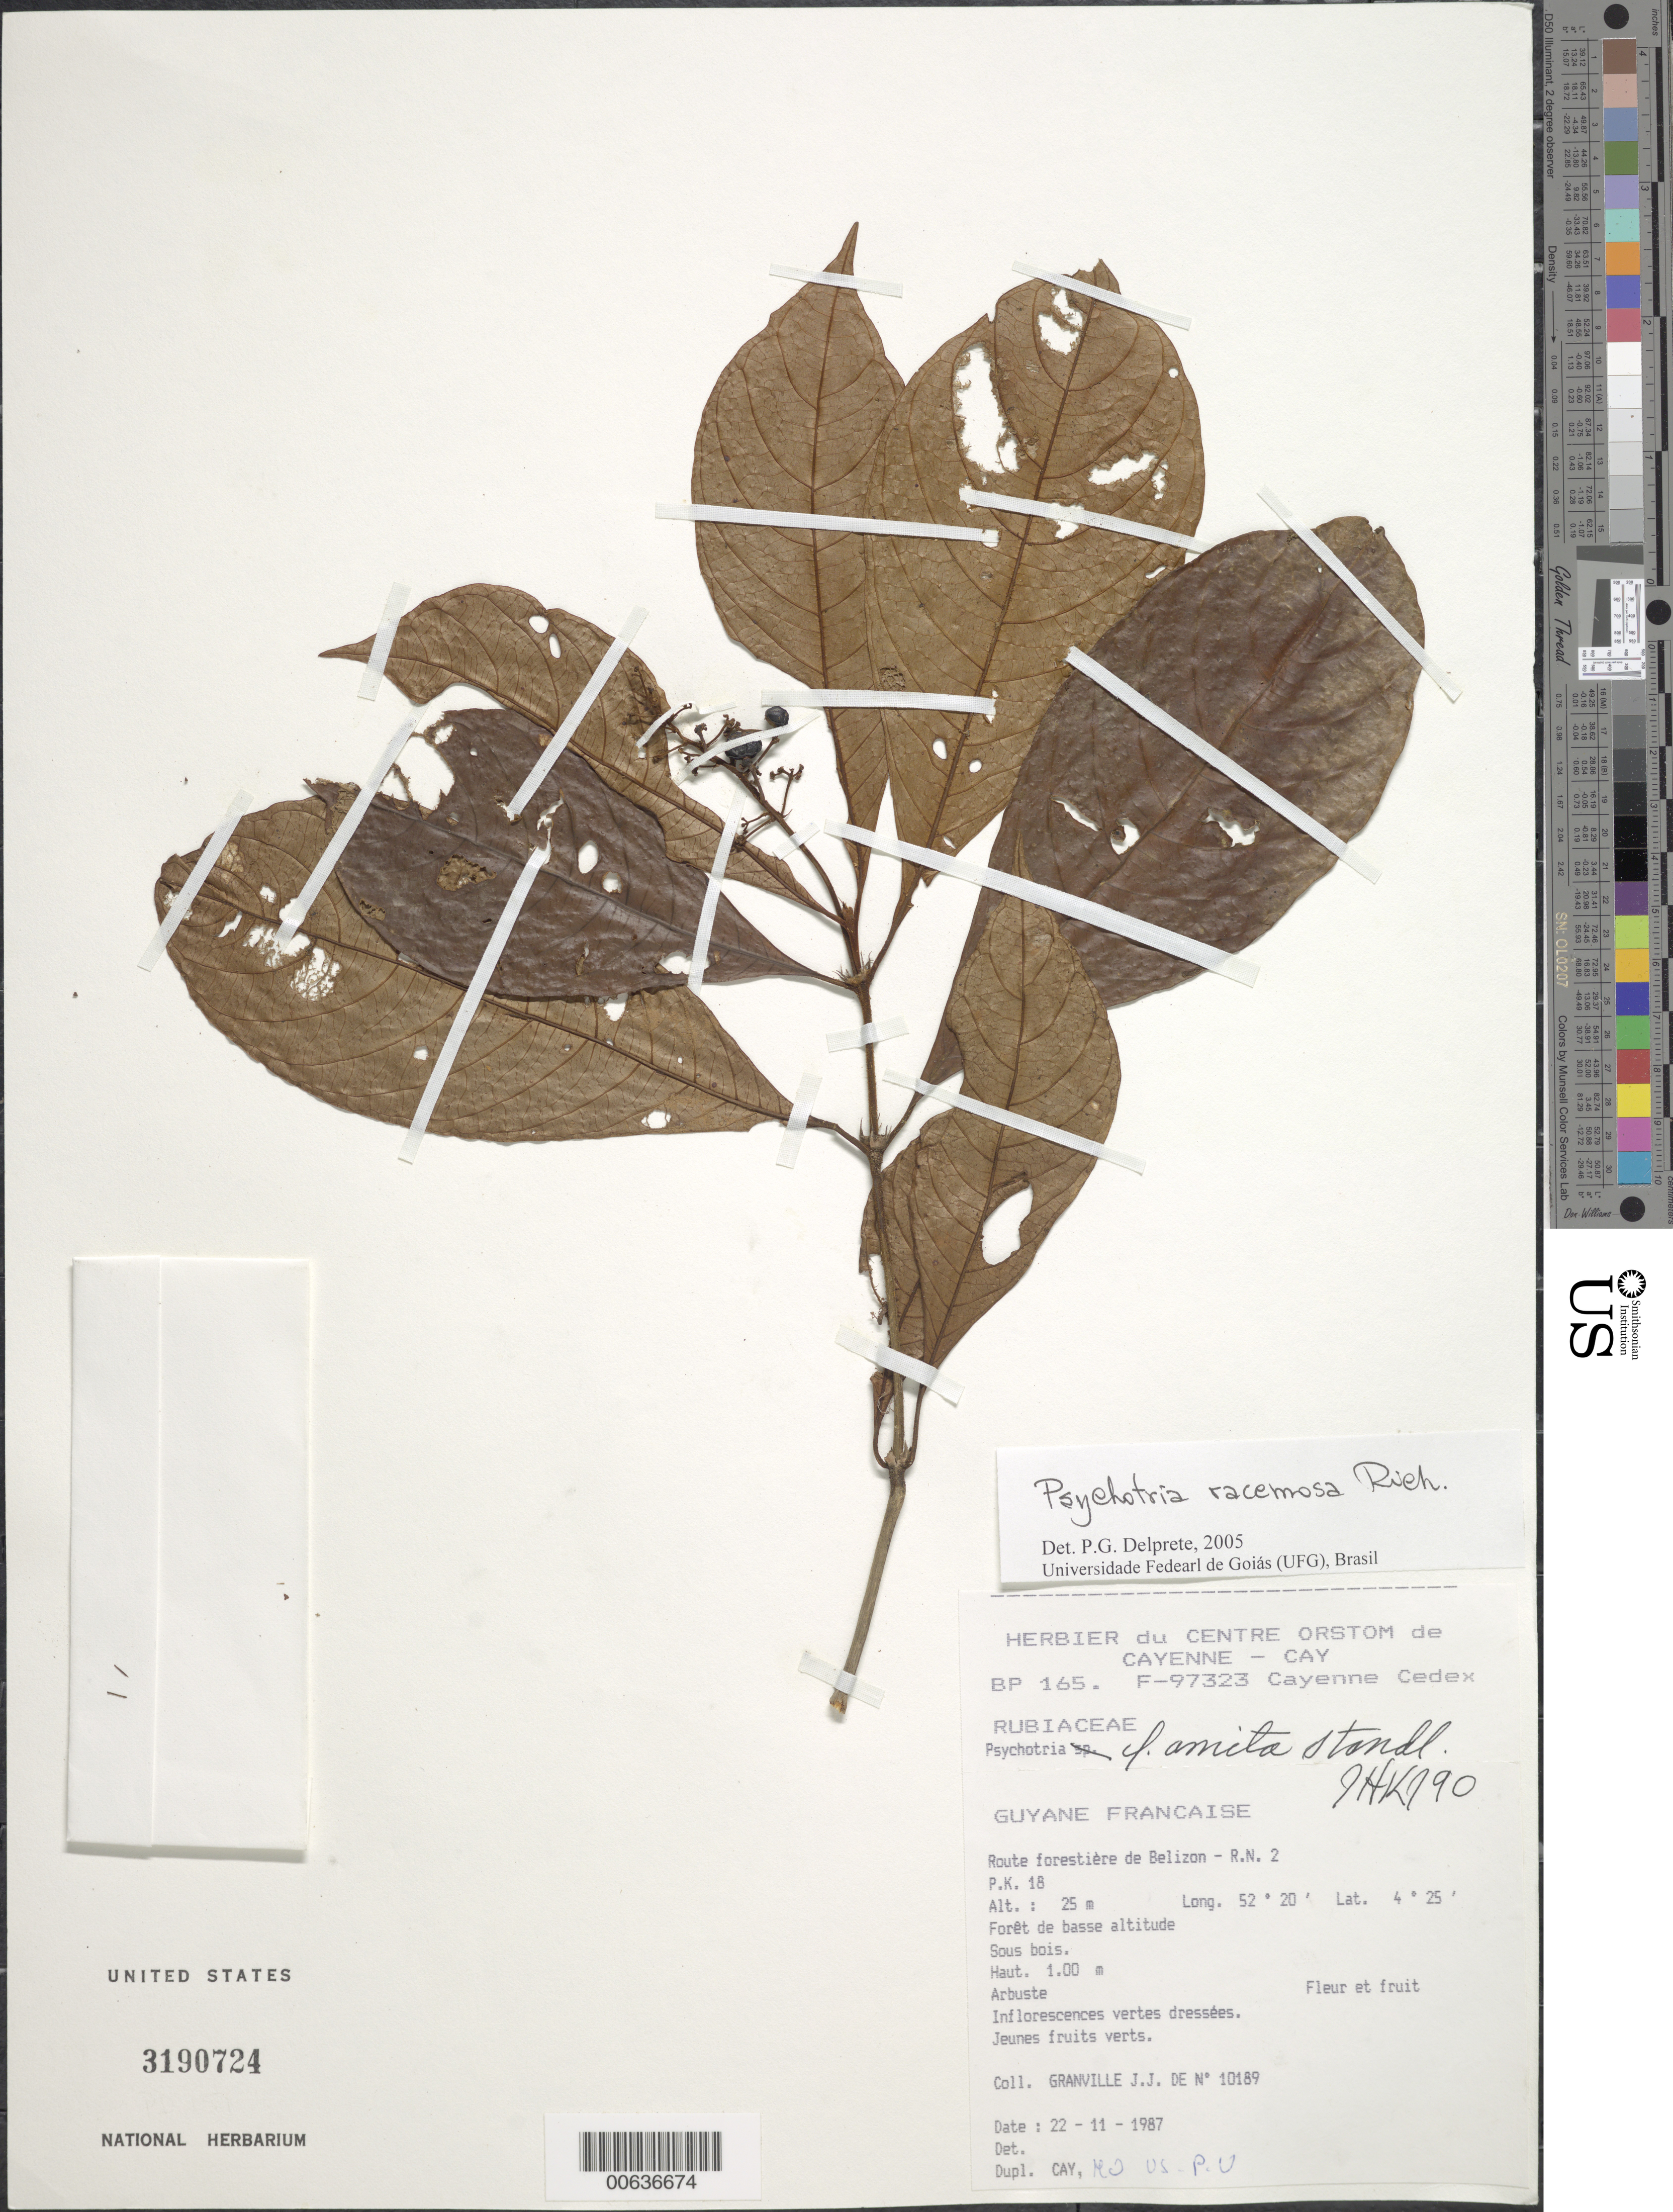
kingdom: Plantae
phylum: Tracheophyta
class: Magnoliopsida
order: Gentianales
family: Rubiaceae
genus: Palicourea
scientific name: Palicourea racemosa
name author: (Aubl.) Borhidi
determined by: Kirkbride, J. H., Jr.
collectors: J.-J. de Granville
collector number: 10189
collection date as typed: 22-Nov-87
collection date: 1987-11-22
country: French Guiana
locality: Belizon, R.N. 2, PK 18, route forestiere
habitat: Low forest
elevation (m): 25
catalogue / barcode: US 3190724